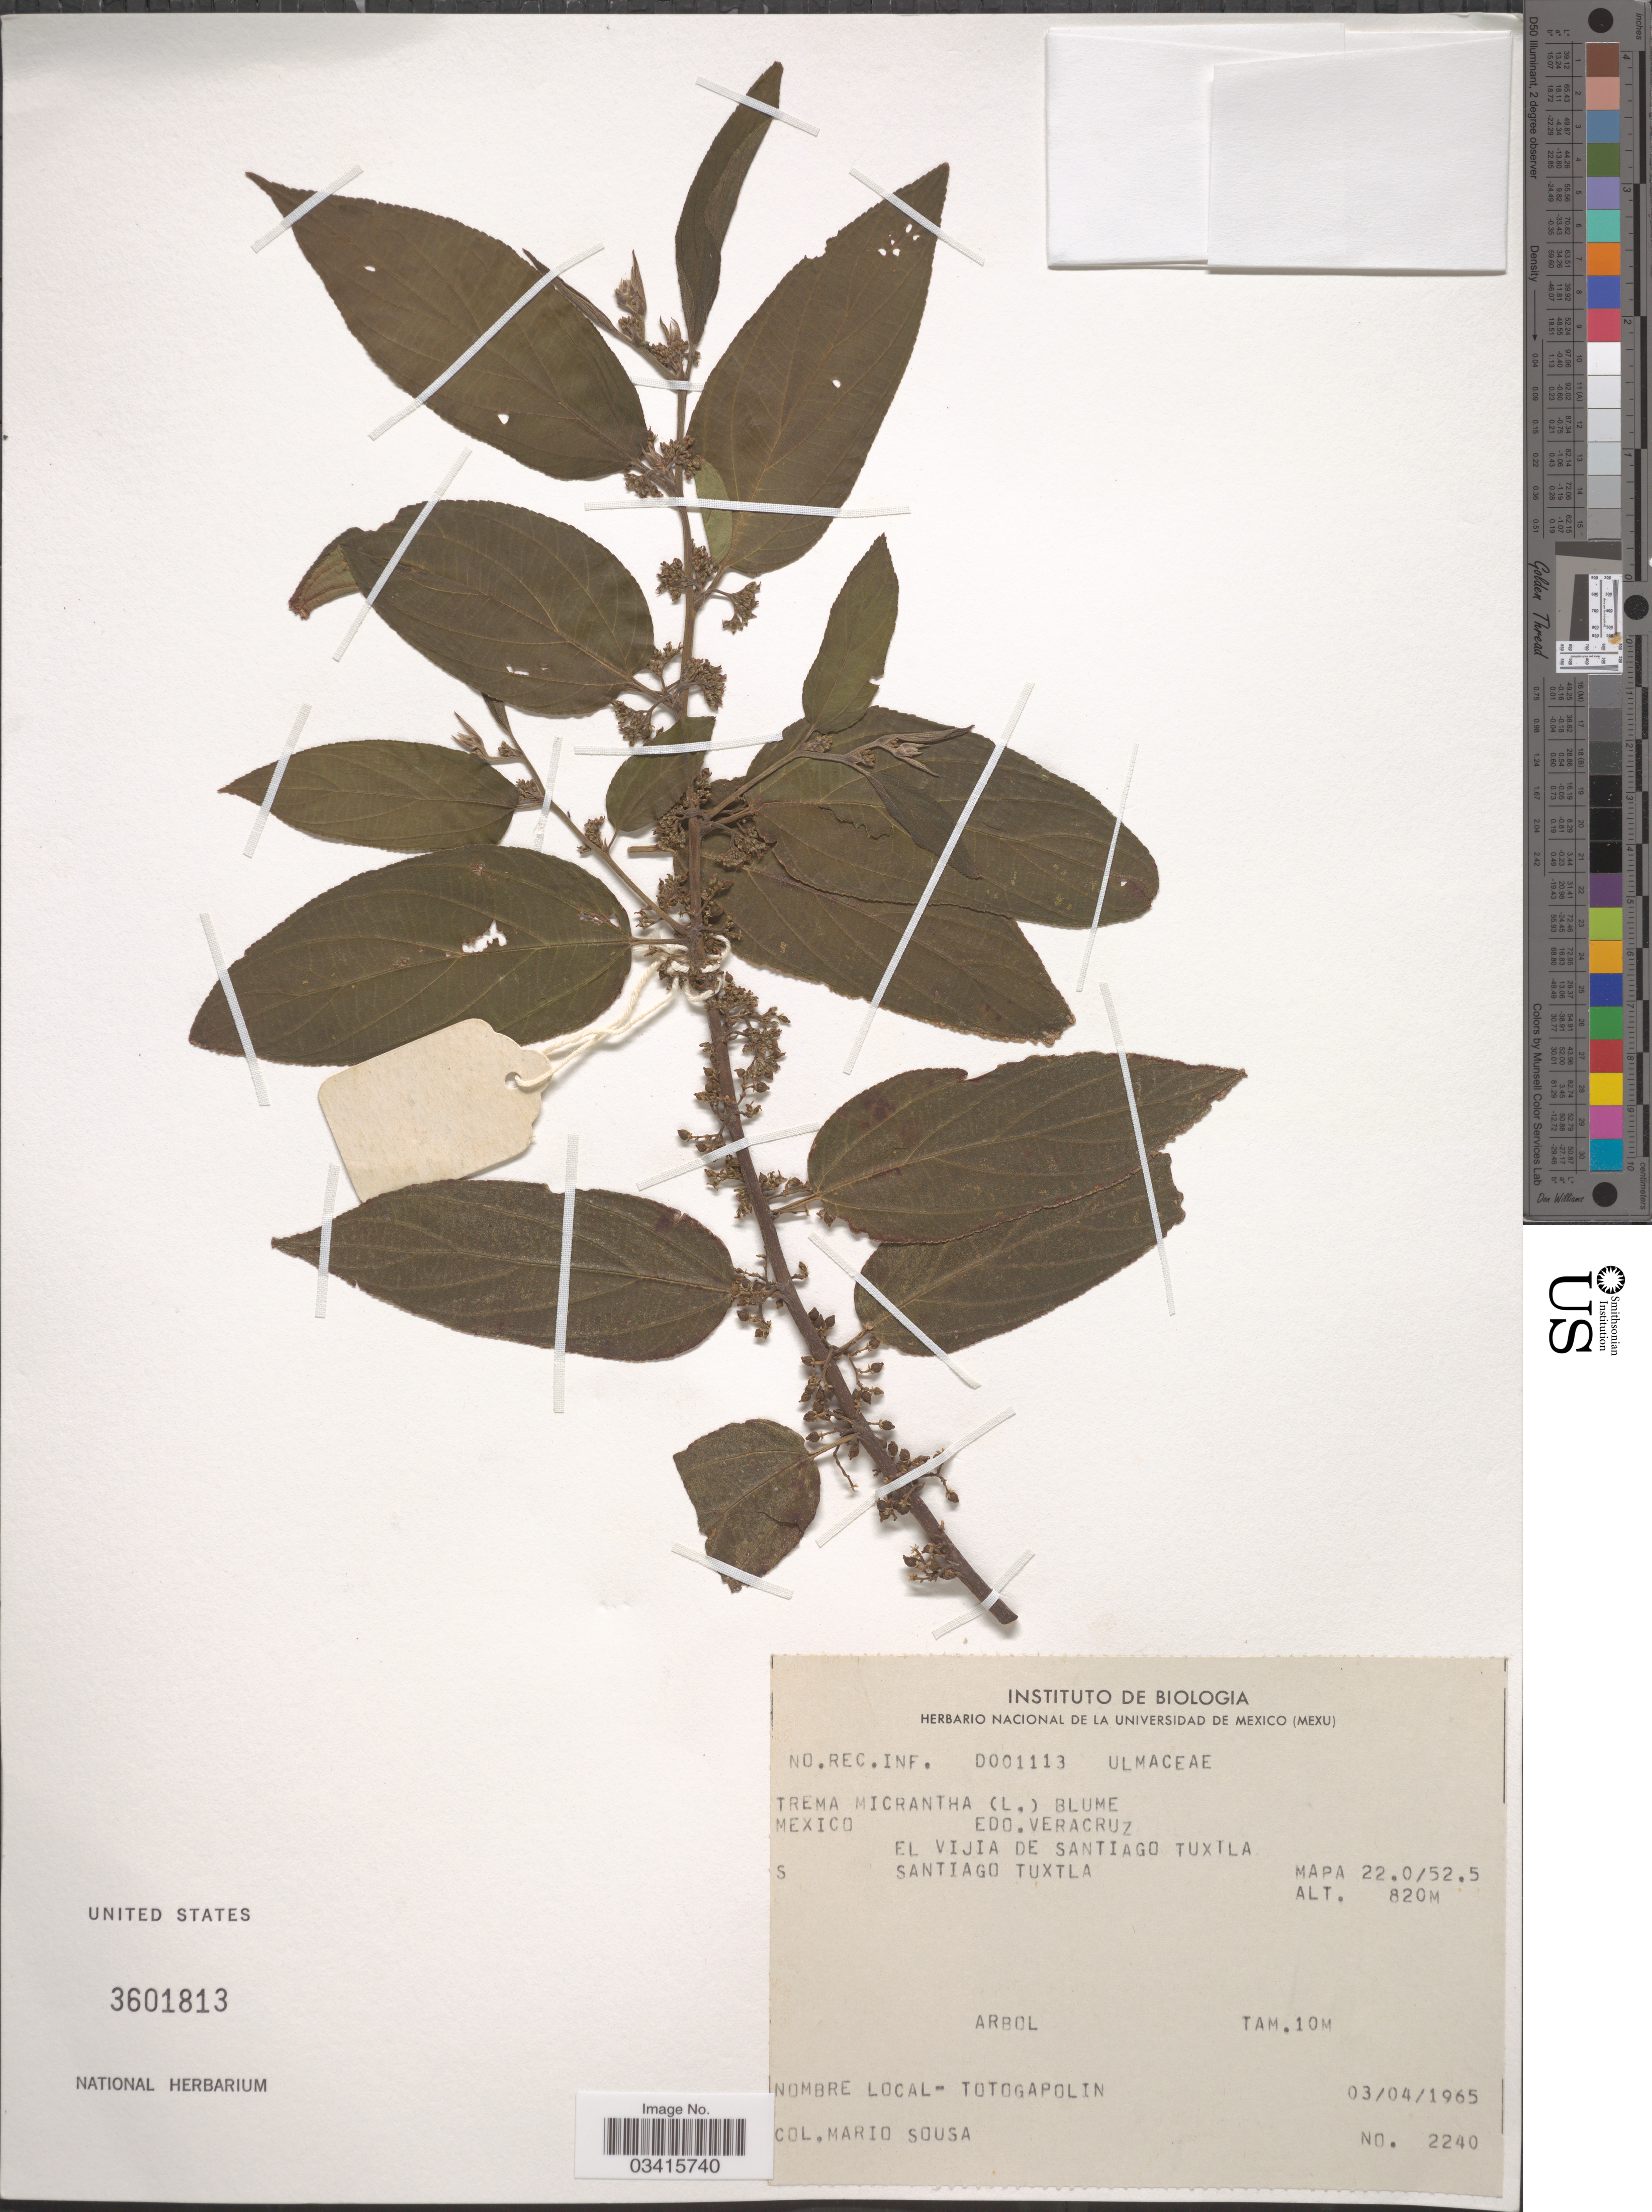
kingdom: Plantae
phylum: Tracheophyta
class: Magnoliopsida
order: Rosales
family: Cannabaceae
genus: Trema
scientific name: Trema micranthum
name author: (L.) Blume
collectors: M. Sousa S.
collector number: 2240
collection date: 1965-04-03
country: Mexico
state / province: Veracruz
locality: Edo. Veracruz. El Vijia de Santiago Tuxtla, Santiago Tuxtla. Mapa 22.0/52.5.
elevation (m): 820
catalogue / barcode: US 3601813